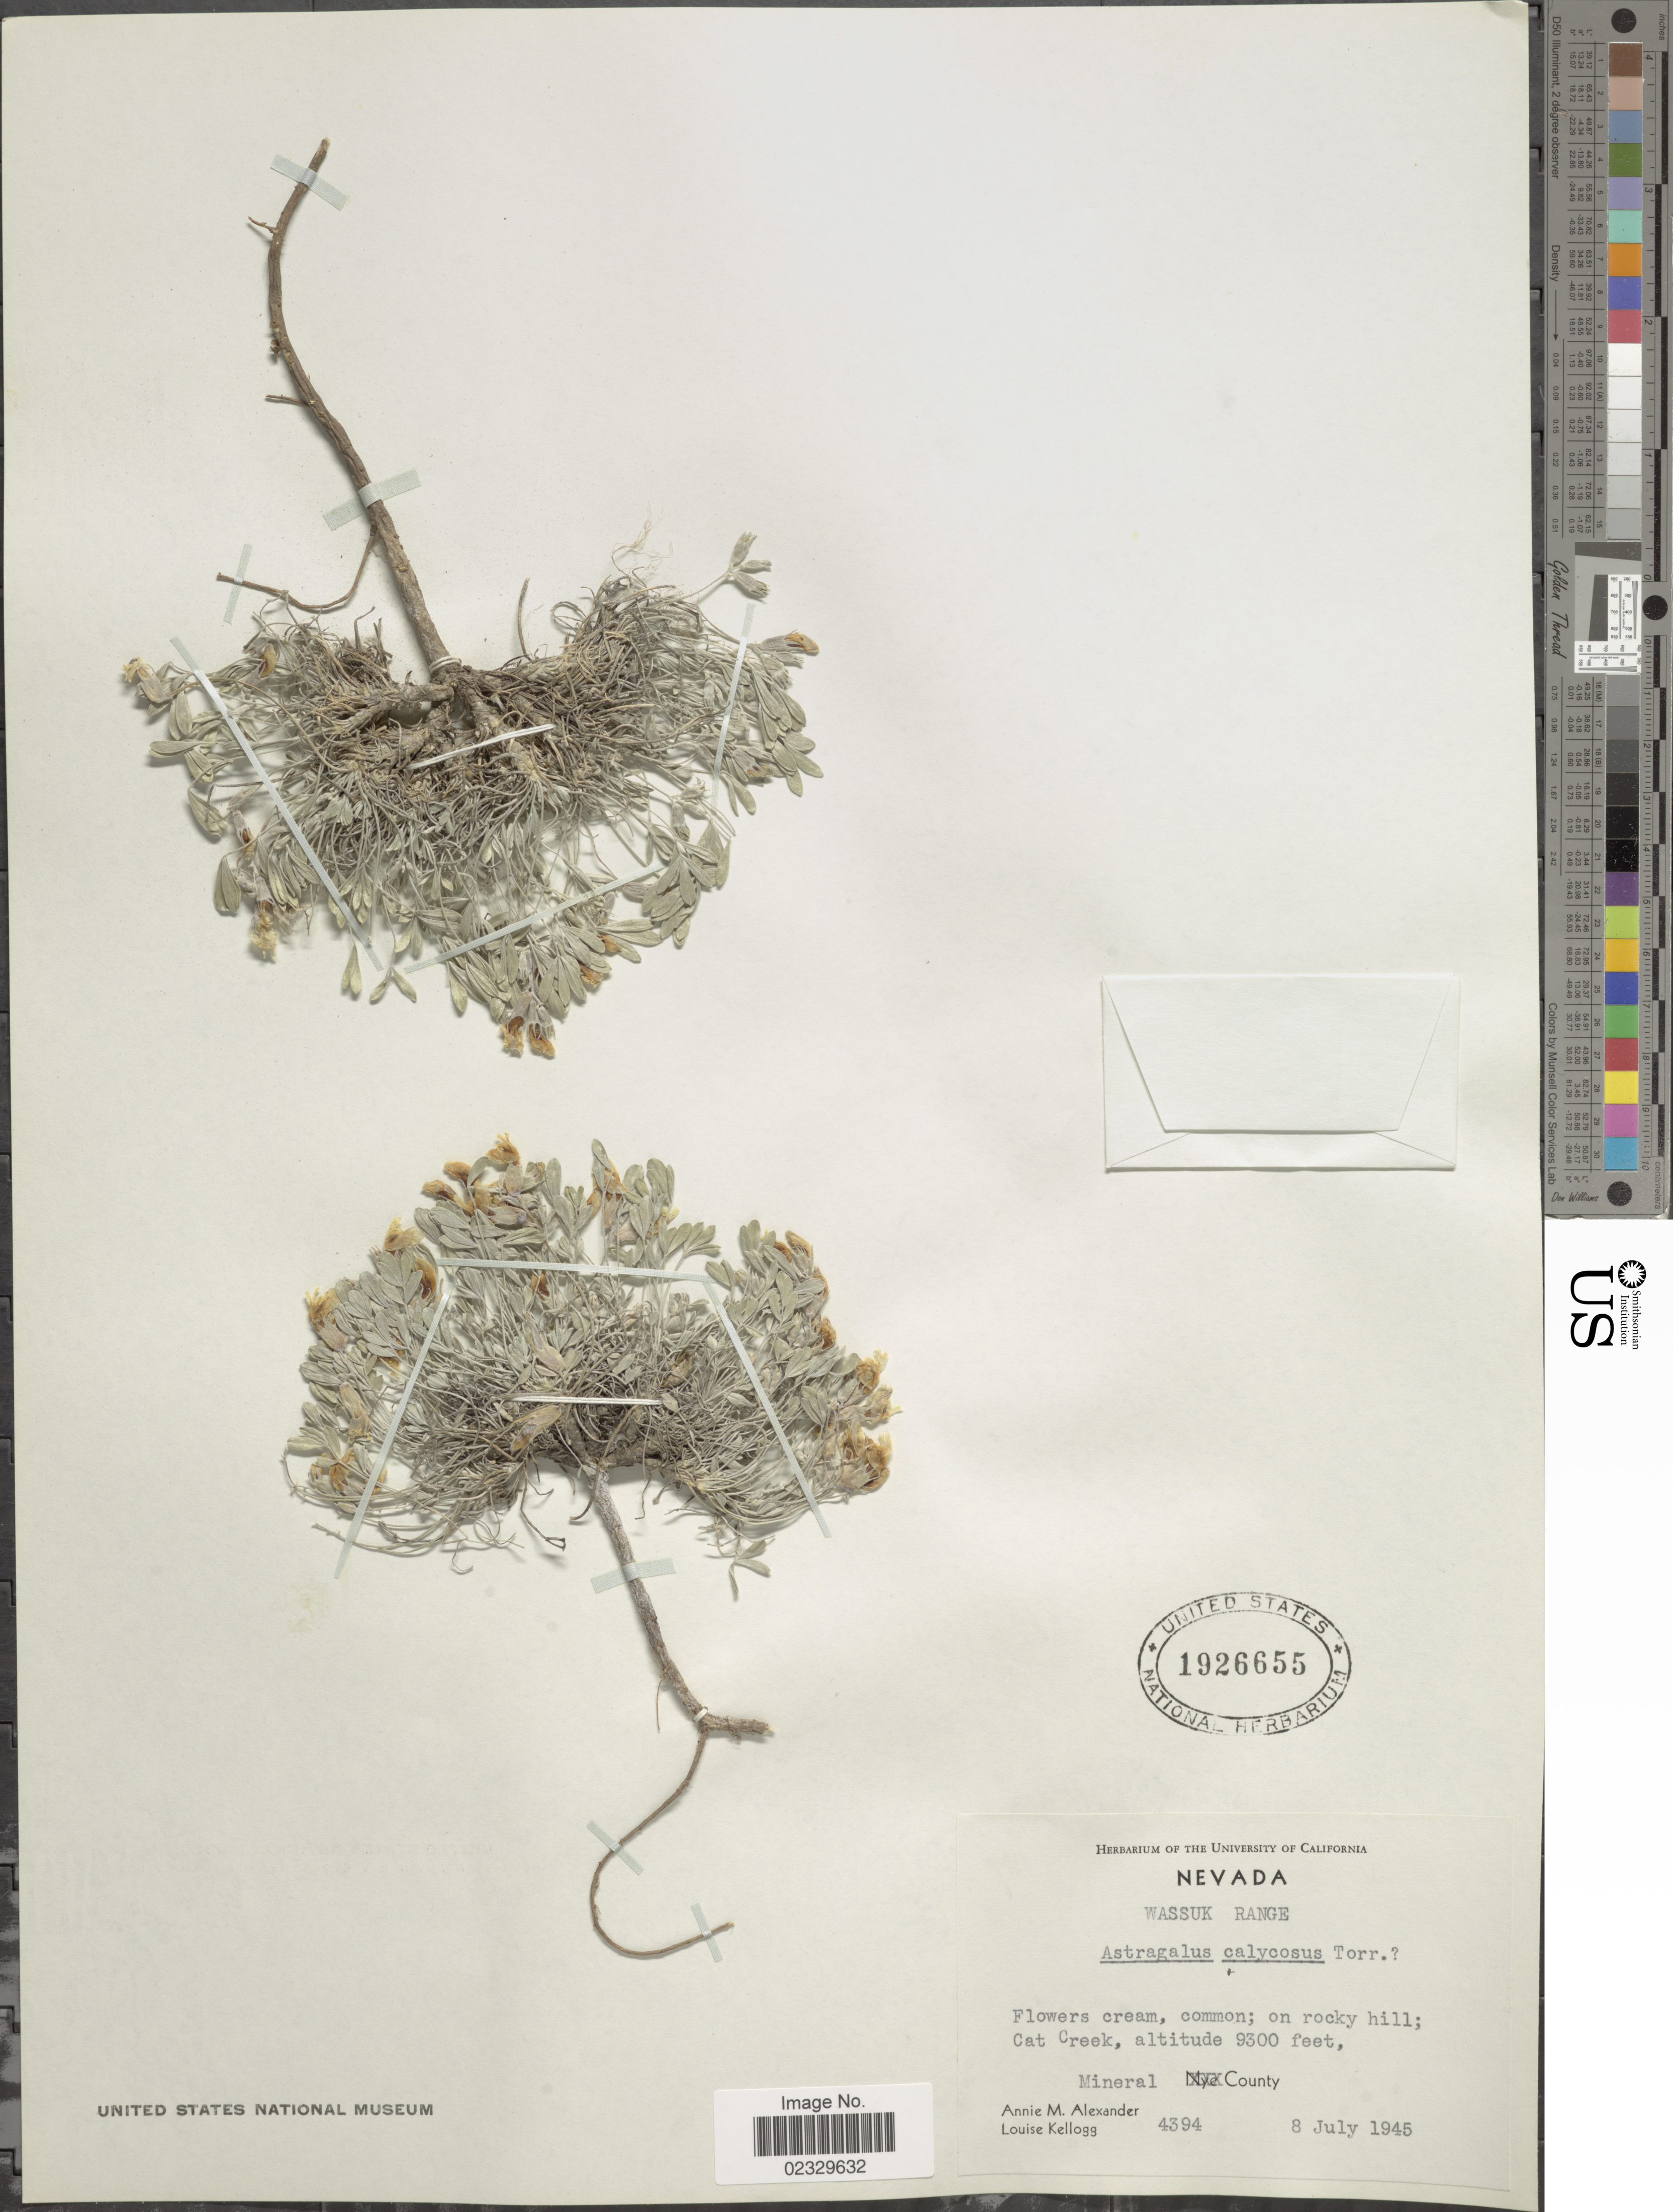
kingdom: Plantae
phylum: Tracheophyta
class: Magnoliopsida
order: Fabales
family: Fabaceae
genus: Astragalus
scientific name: Astragalus calycosus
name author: Torr. ex S. Watson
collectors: A. M. Alexander & L. Kellogg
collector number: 4394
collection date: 1945-07-08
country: United States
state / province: Nevada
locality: Wassuk Range. Cat Creek, Mineral County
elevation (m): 2835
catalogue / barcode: US 1926655